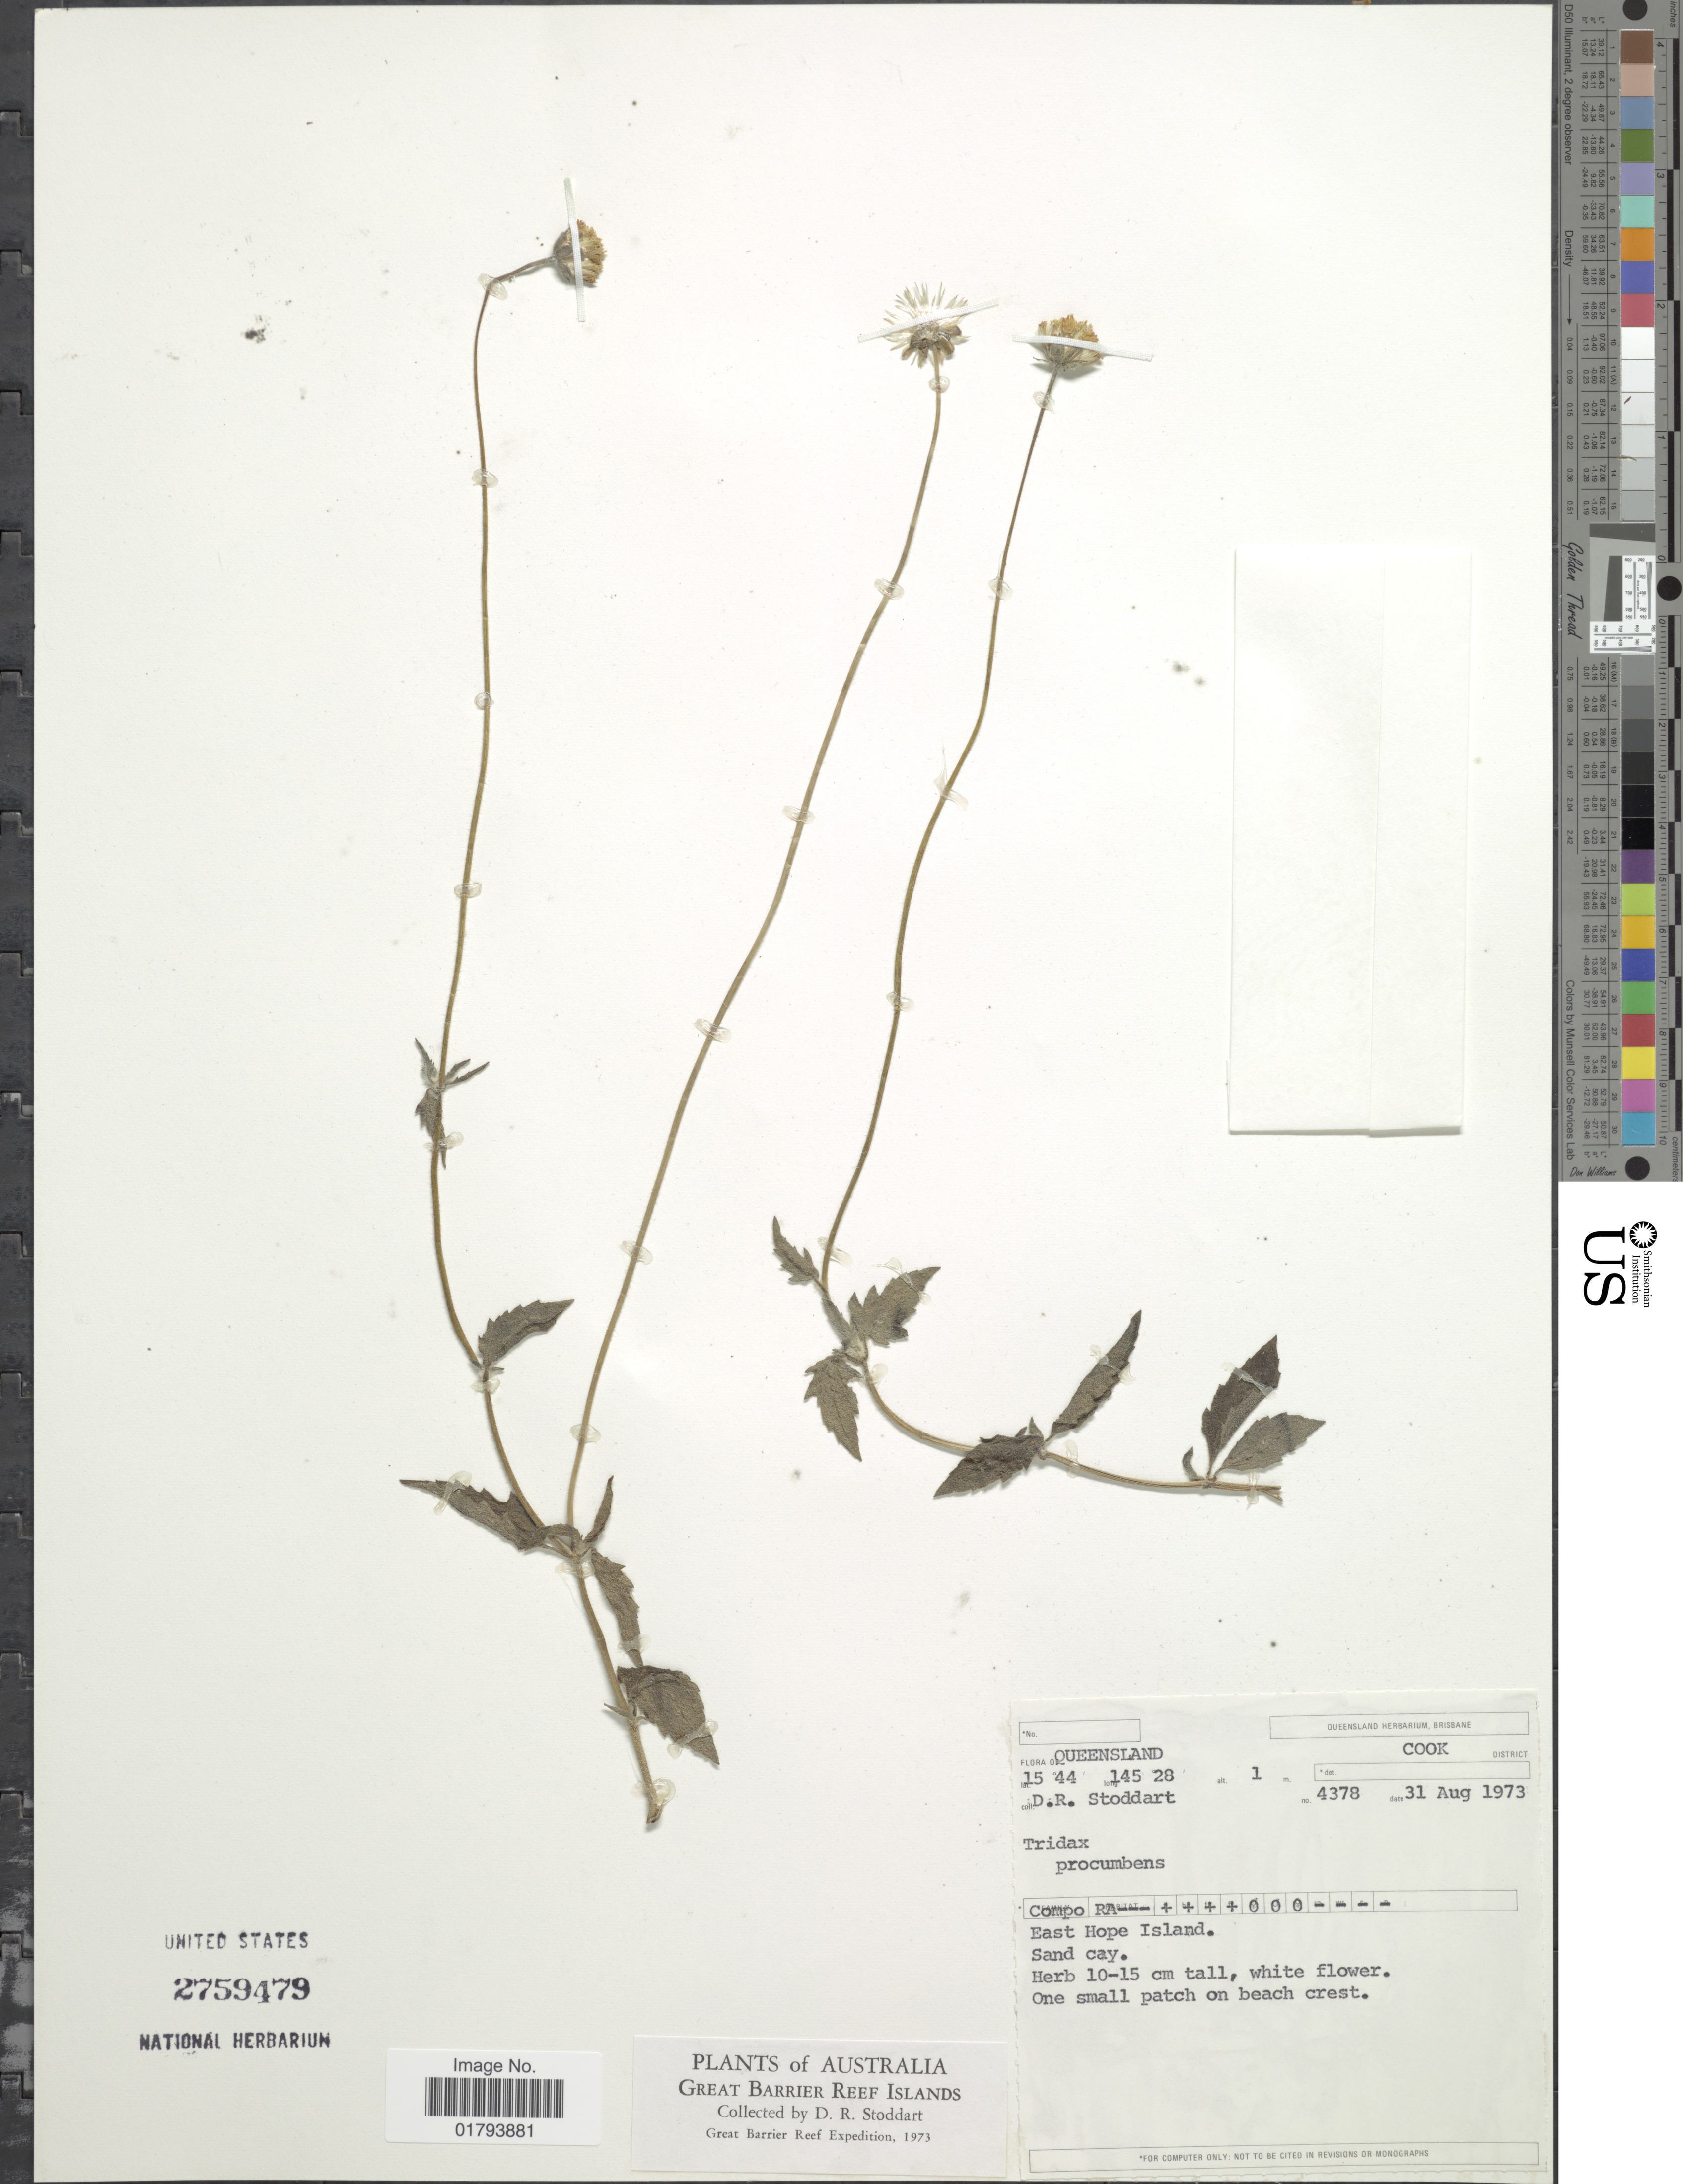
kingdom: Plantae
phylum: Tracheophyta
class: Magnoliopsida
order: Asterales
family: Asteraceae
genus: Tridax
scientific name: Tridax procumbens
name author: L.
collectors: D. R. Stoddart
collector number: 4378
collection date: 1973-08-31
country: Australia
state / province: Queensland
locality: Cook District, East Hope Island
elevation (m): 1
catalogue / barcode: US 2759479